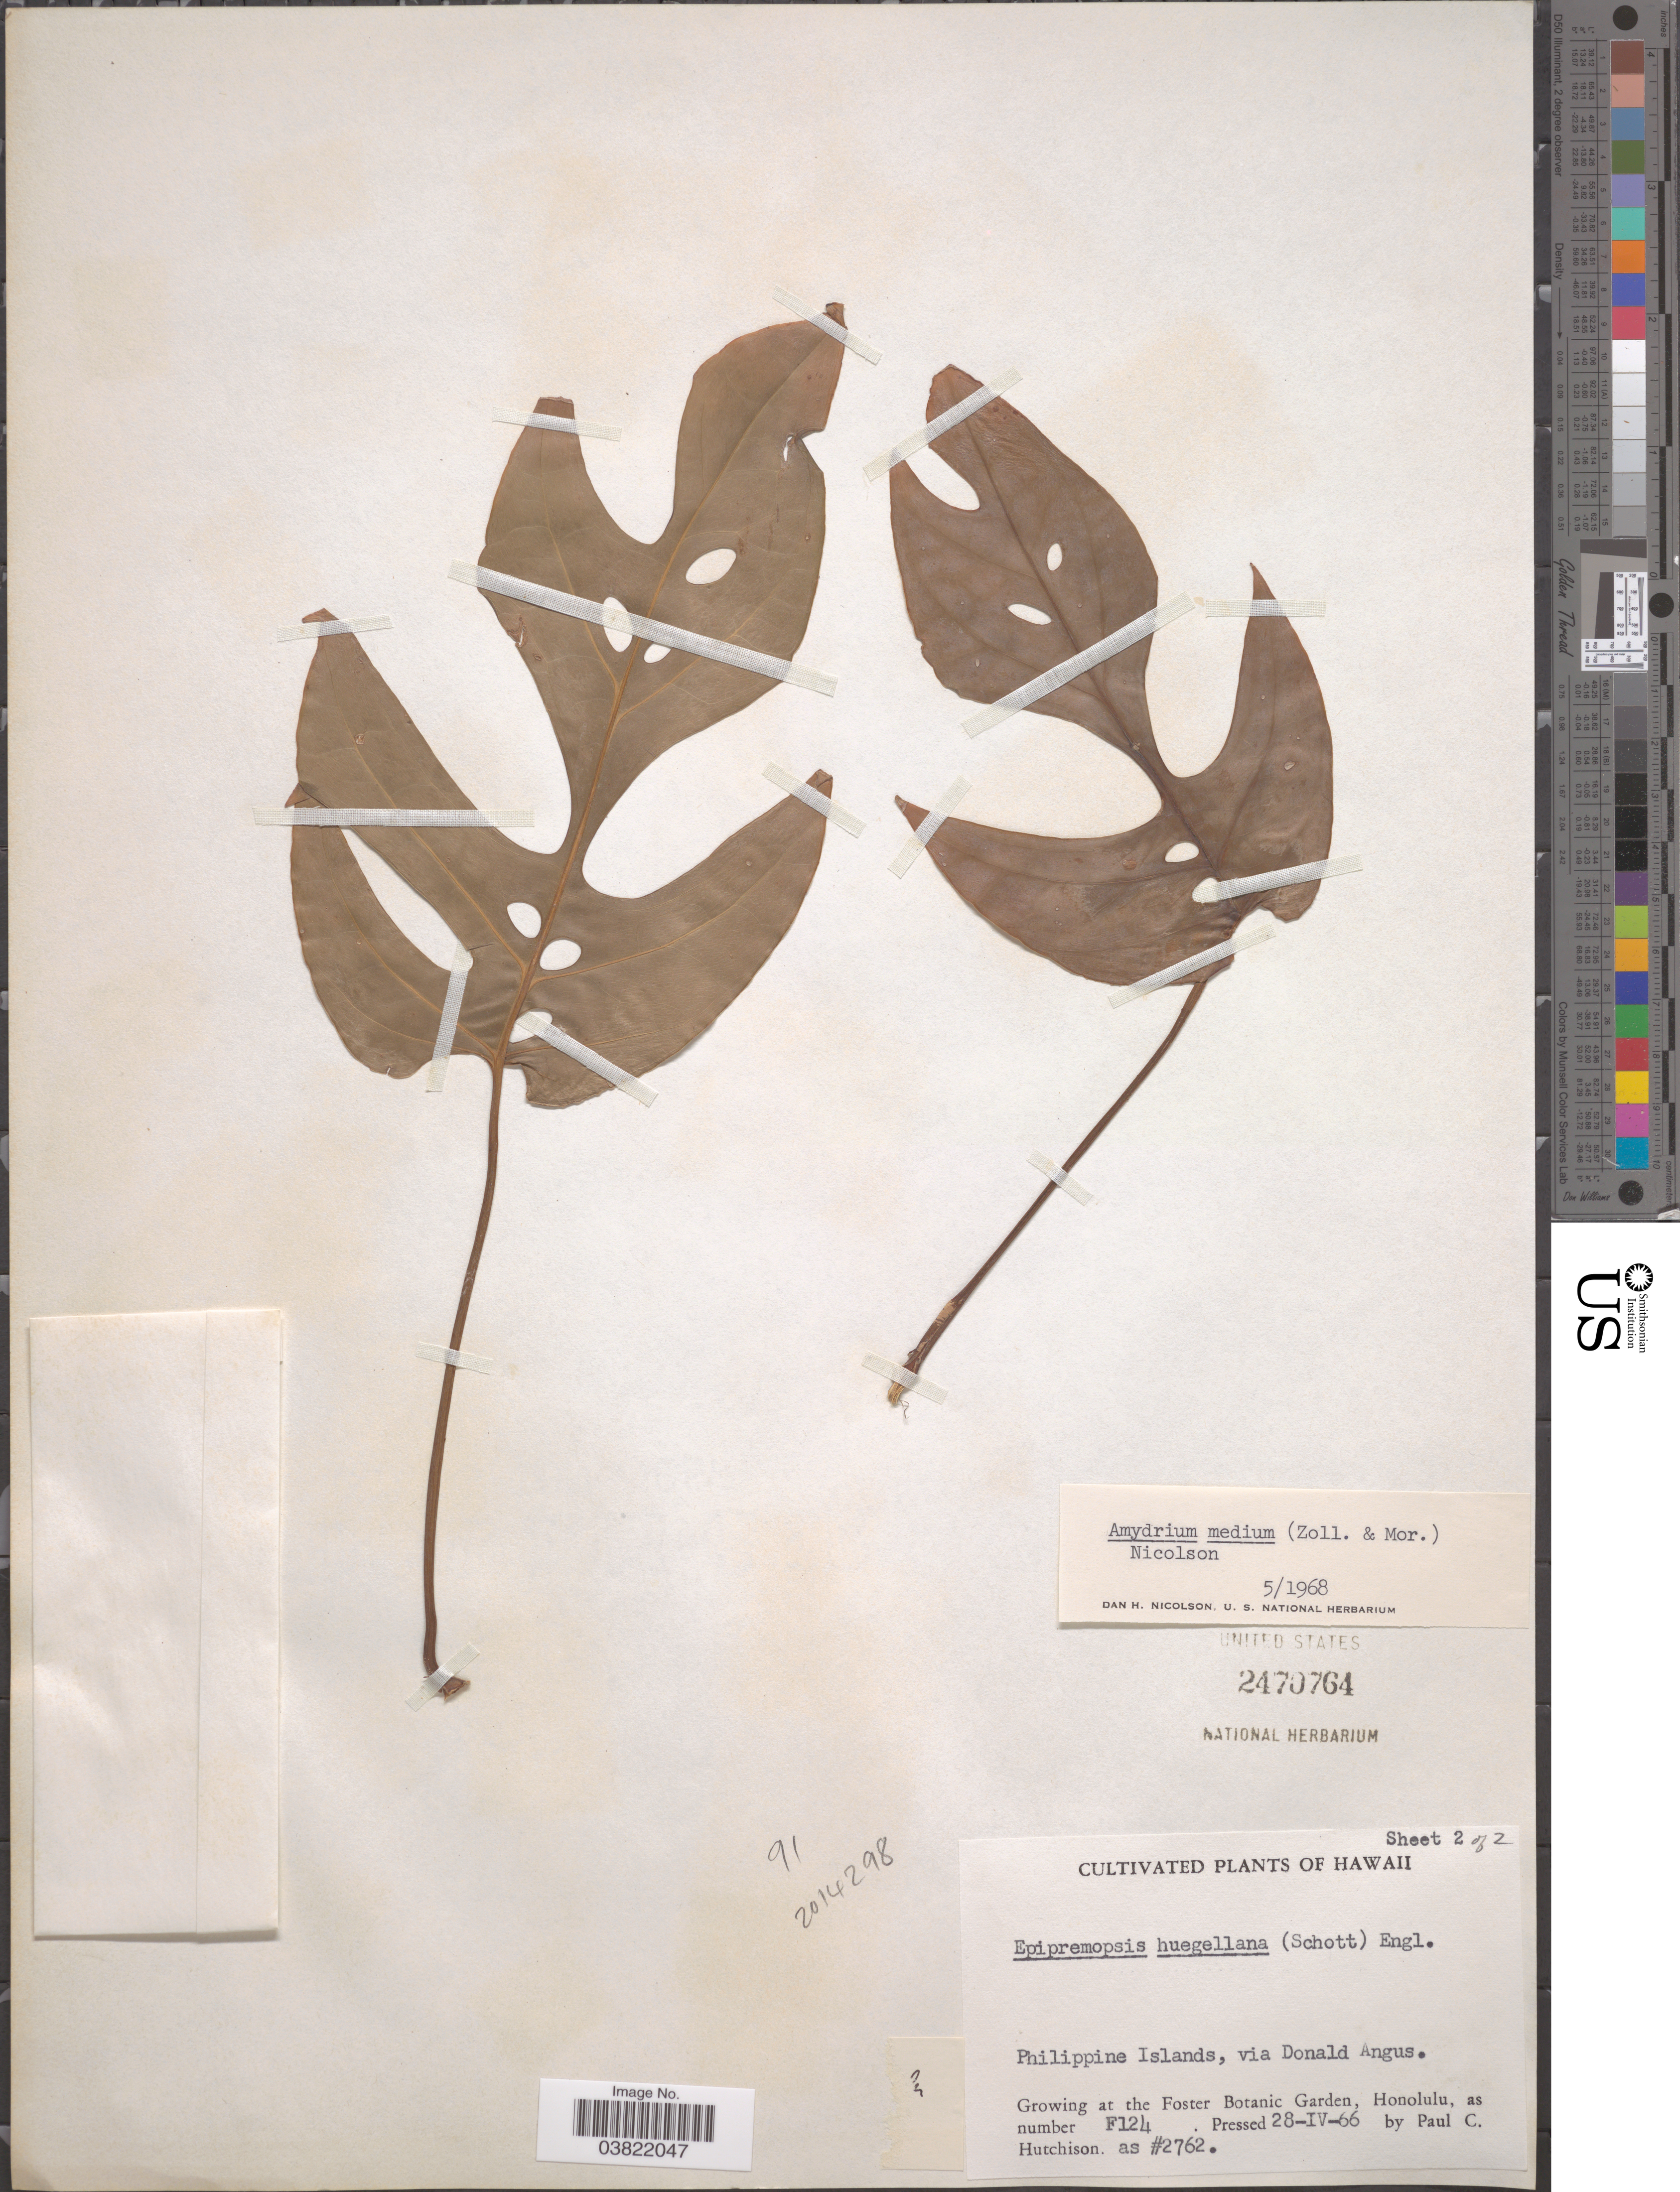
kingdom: Plantae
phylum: Tracheophyta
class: Liliopsida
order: Alismatales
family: Araceae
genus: Amydrium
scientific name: Amydrium medium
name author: (Zoll. & Moritzi) Nicolson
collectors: P. C. Hutchison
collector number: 2762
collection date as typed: Transcribed d/m/y: 28/4/66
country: United States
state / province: Hawaii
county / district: Honolulu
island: Oahu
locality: At the Foster Botanic Garden, Honolulu [unsure placement]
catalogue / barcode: US 2470764